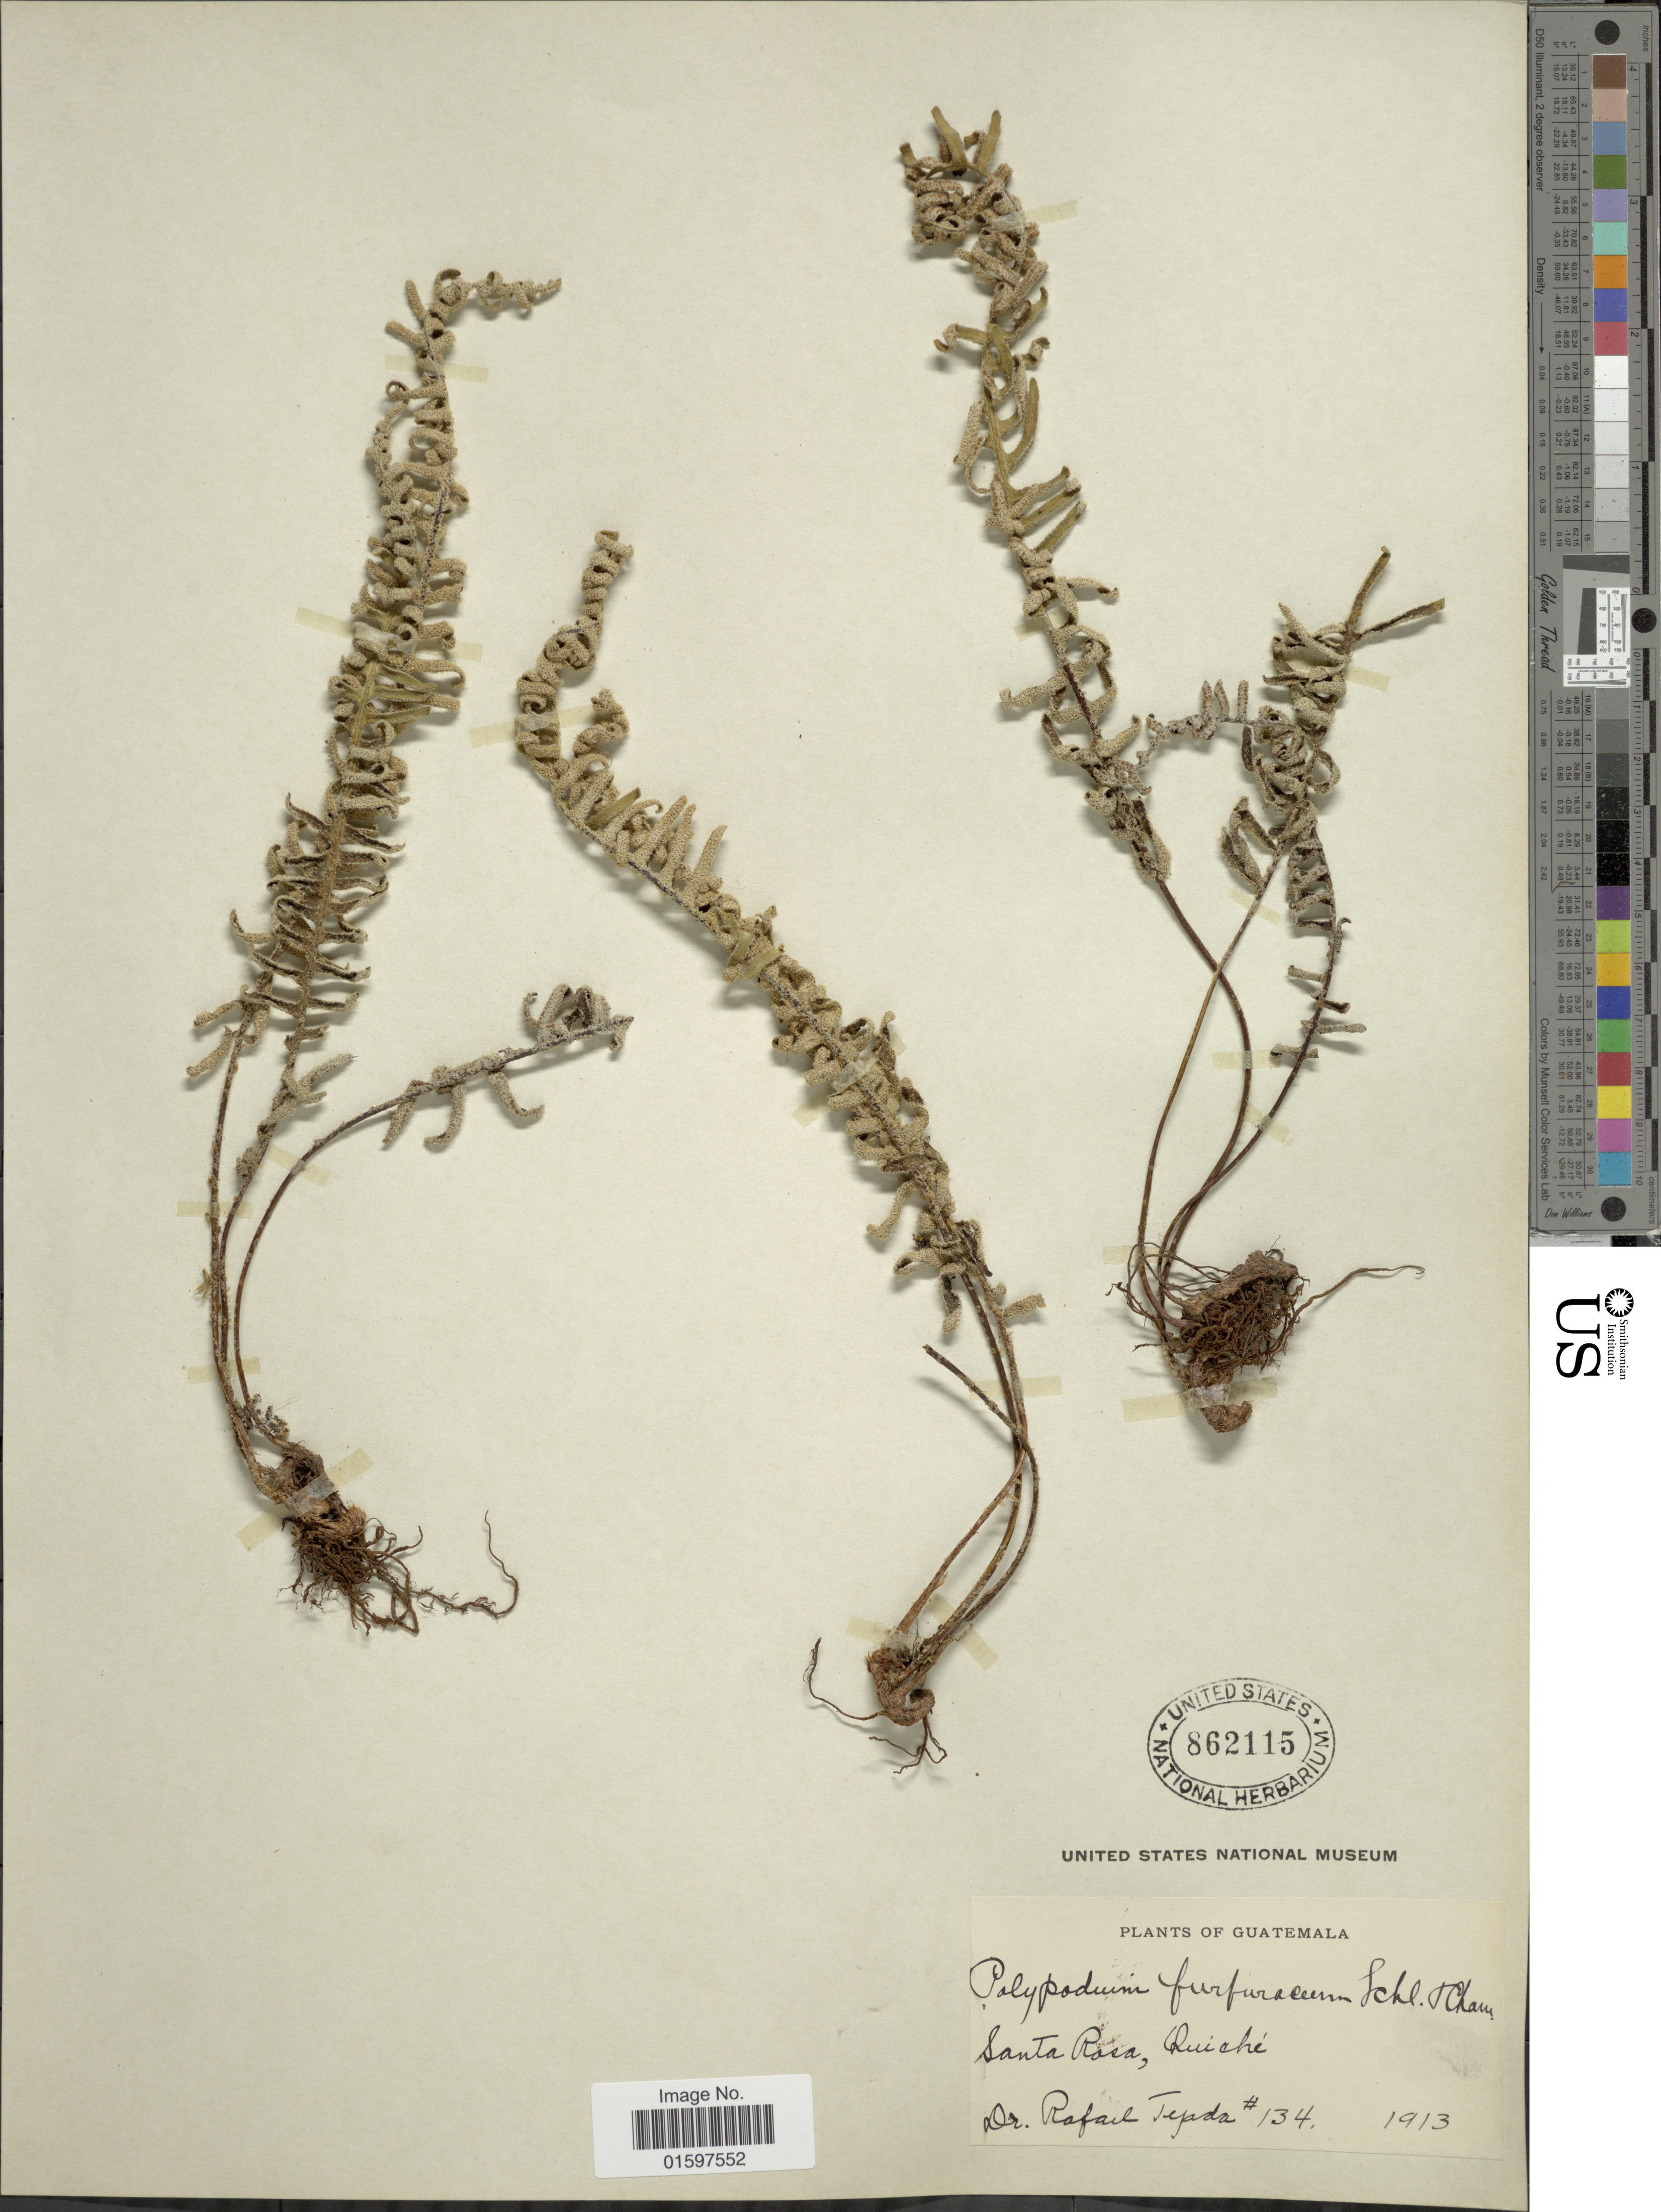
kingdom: Plantae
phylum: Tracheophyta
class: Polypodiopsida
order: Polypodiales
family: Polypodiaceae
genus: Pleopeltis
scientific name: Pleopeltis furfuracea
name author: (Schltdl. & Cham.) A.R. Sm. & Tejero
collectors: R. Tejada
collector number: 134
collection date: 1913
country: Guatemala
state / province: El Quiché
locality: Guatemala, Santa Risa, Quiché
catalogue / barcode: US 862115